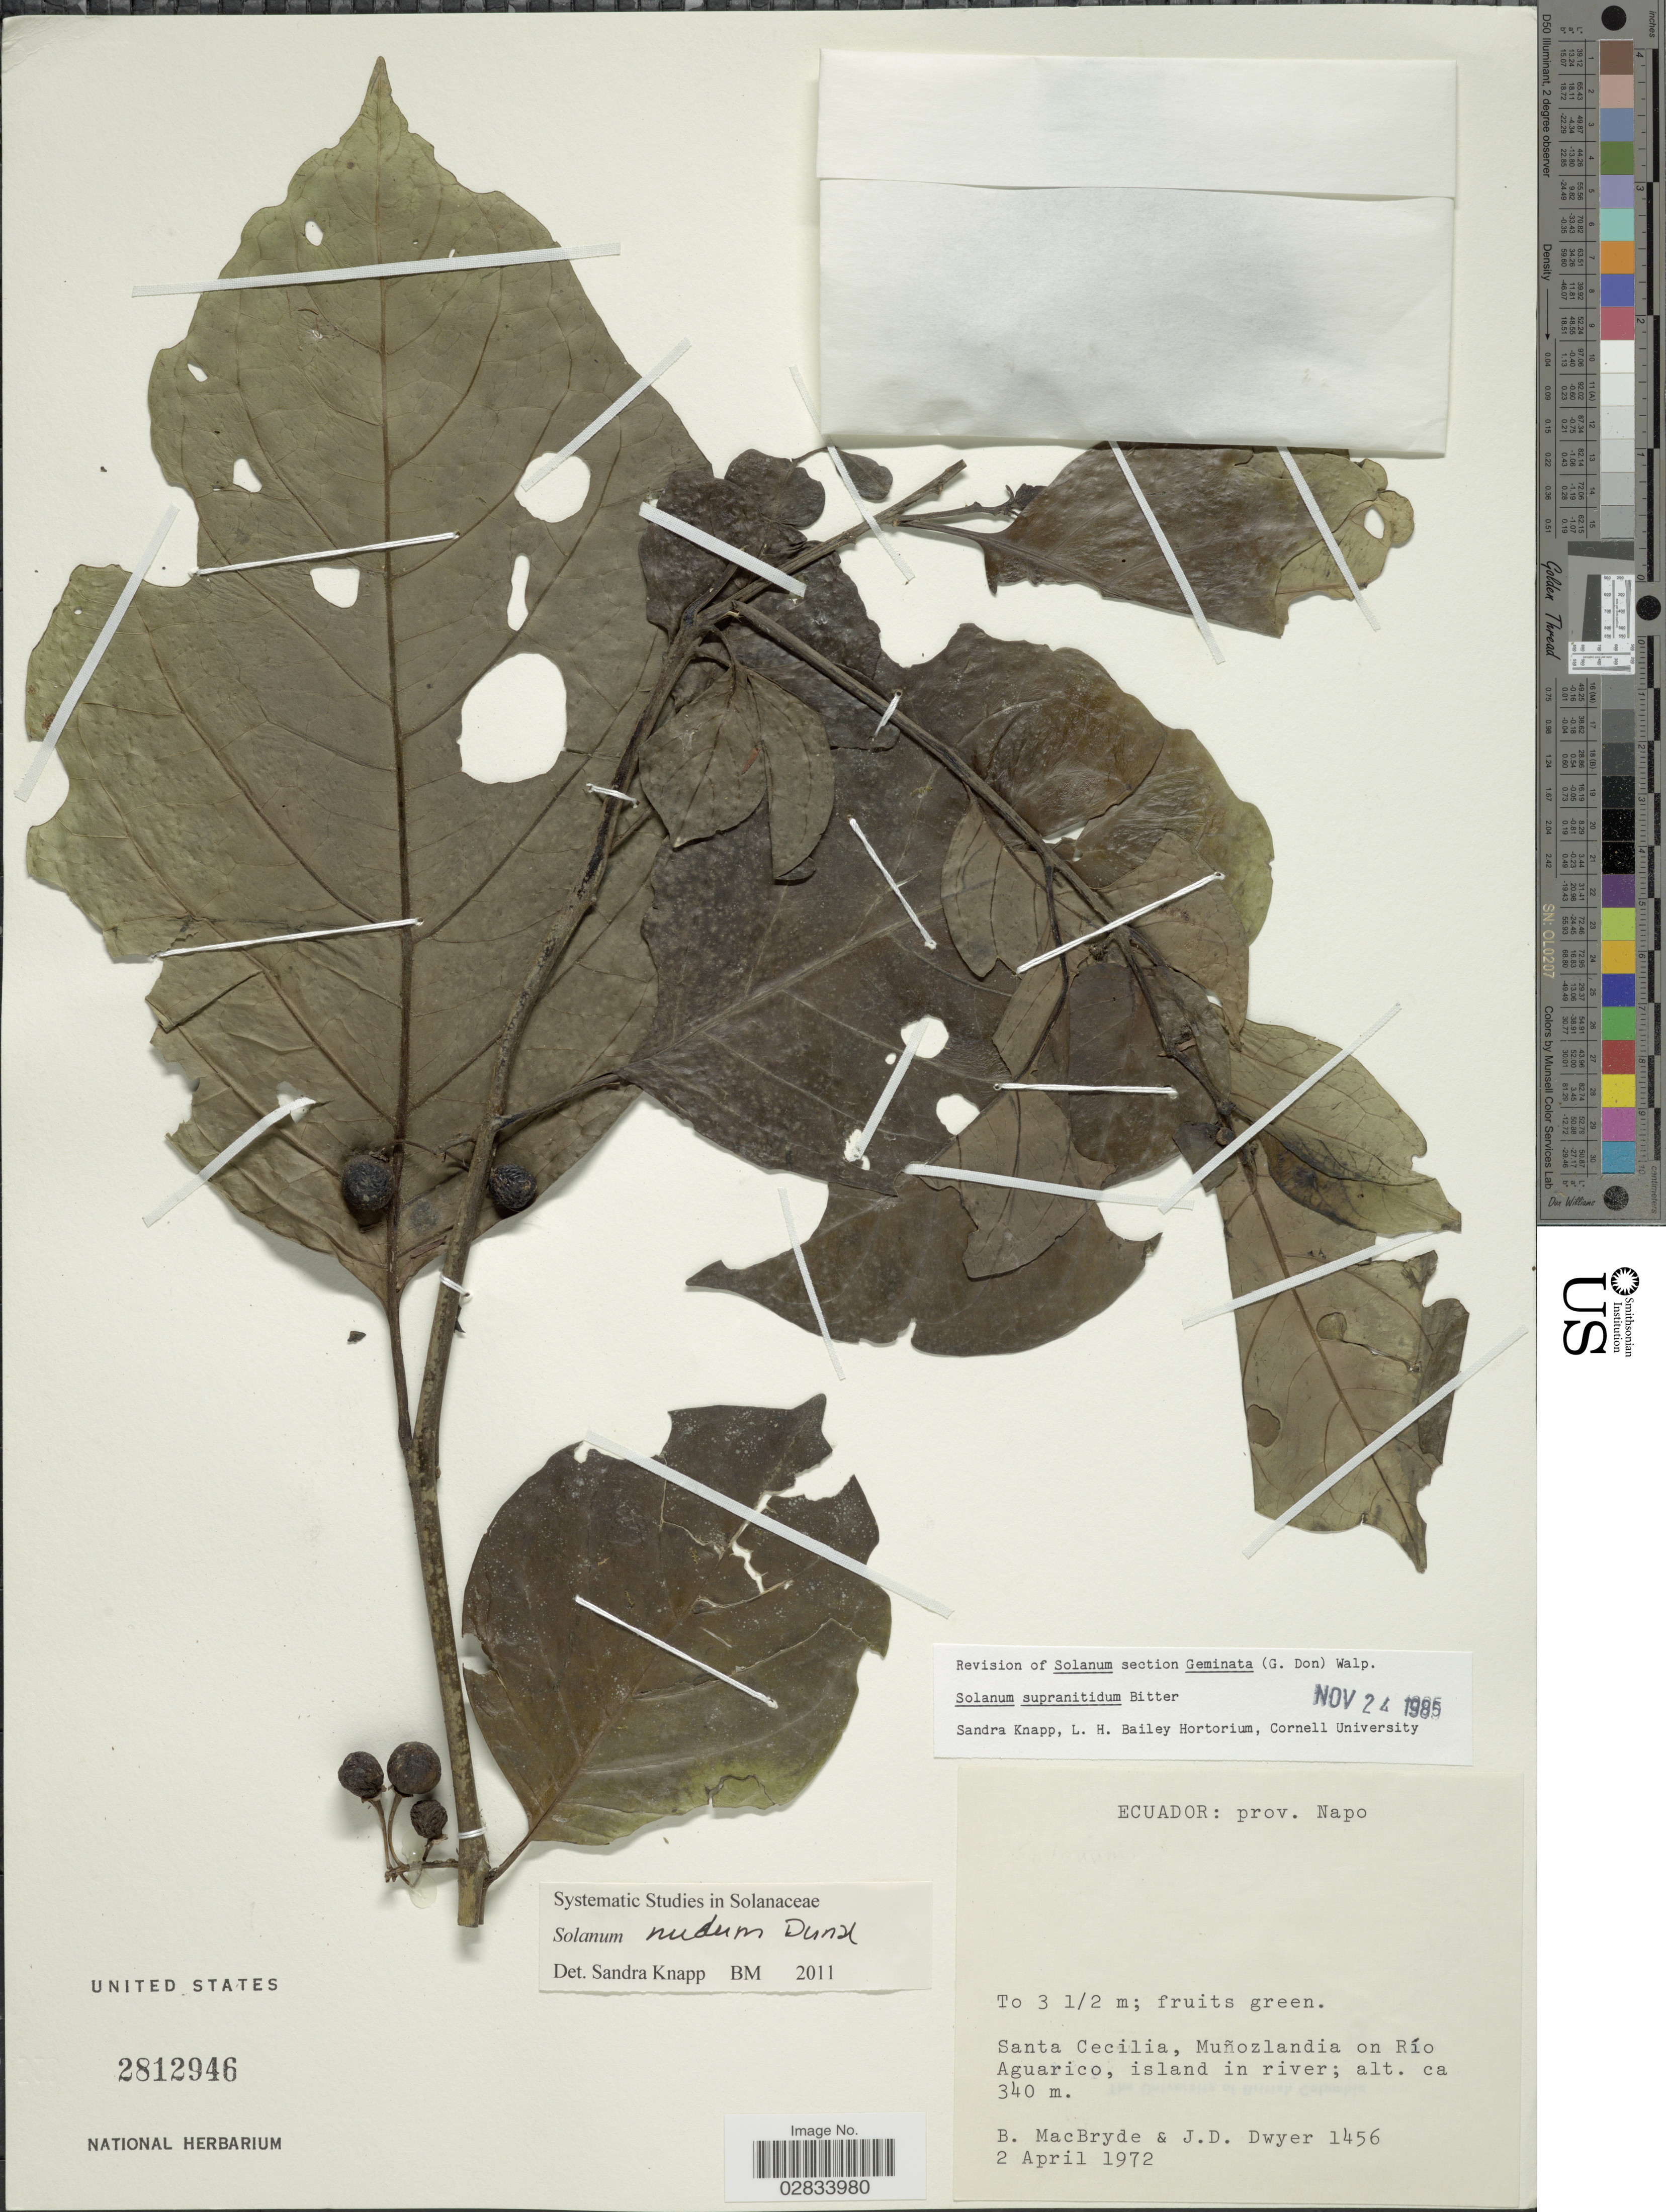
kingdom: Plantae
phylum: Tracheophyta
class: Magnoliopsida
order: Solanales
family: Solanaceae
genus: Solanum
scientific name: Solanum nudum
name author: Dunal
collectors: B. MacBryde & J. D. Dwyer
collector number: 1456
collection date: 1972-04-02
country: Ecuador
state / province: Napo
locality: Prov. Napo, Santa Cecilia, Muñozlandia on Río Aguarico, island in river.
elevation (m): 340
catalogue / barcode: US 2812946